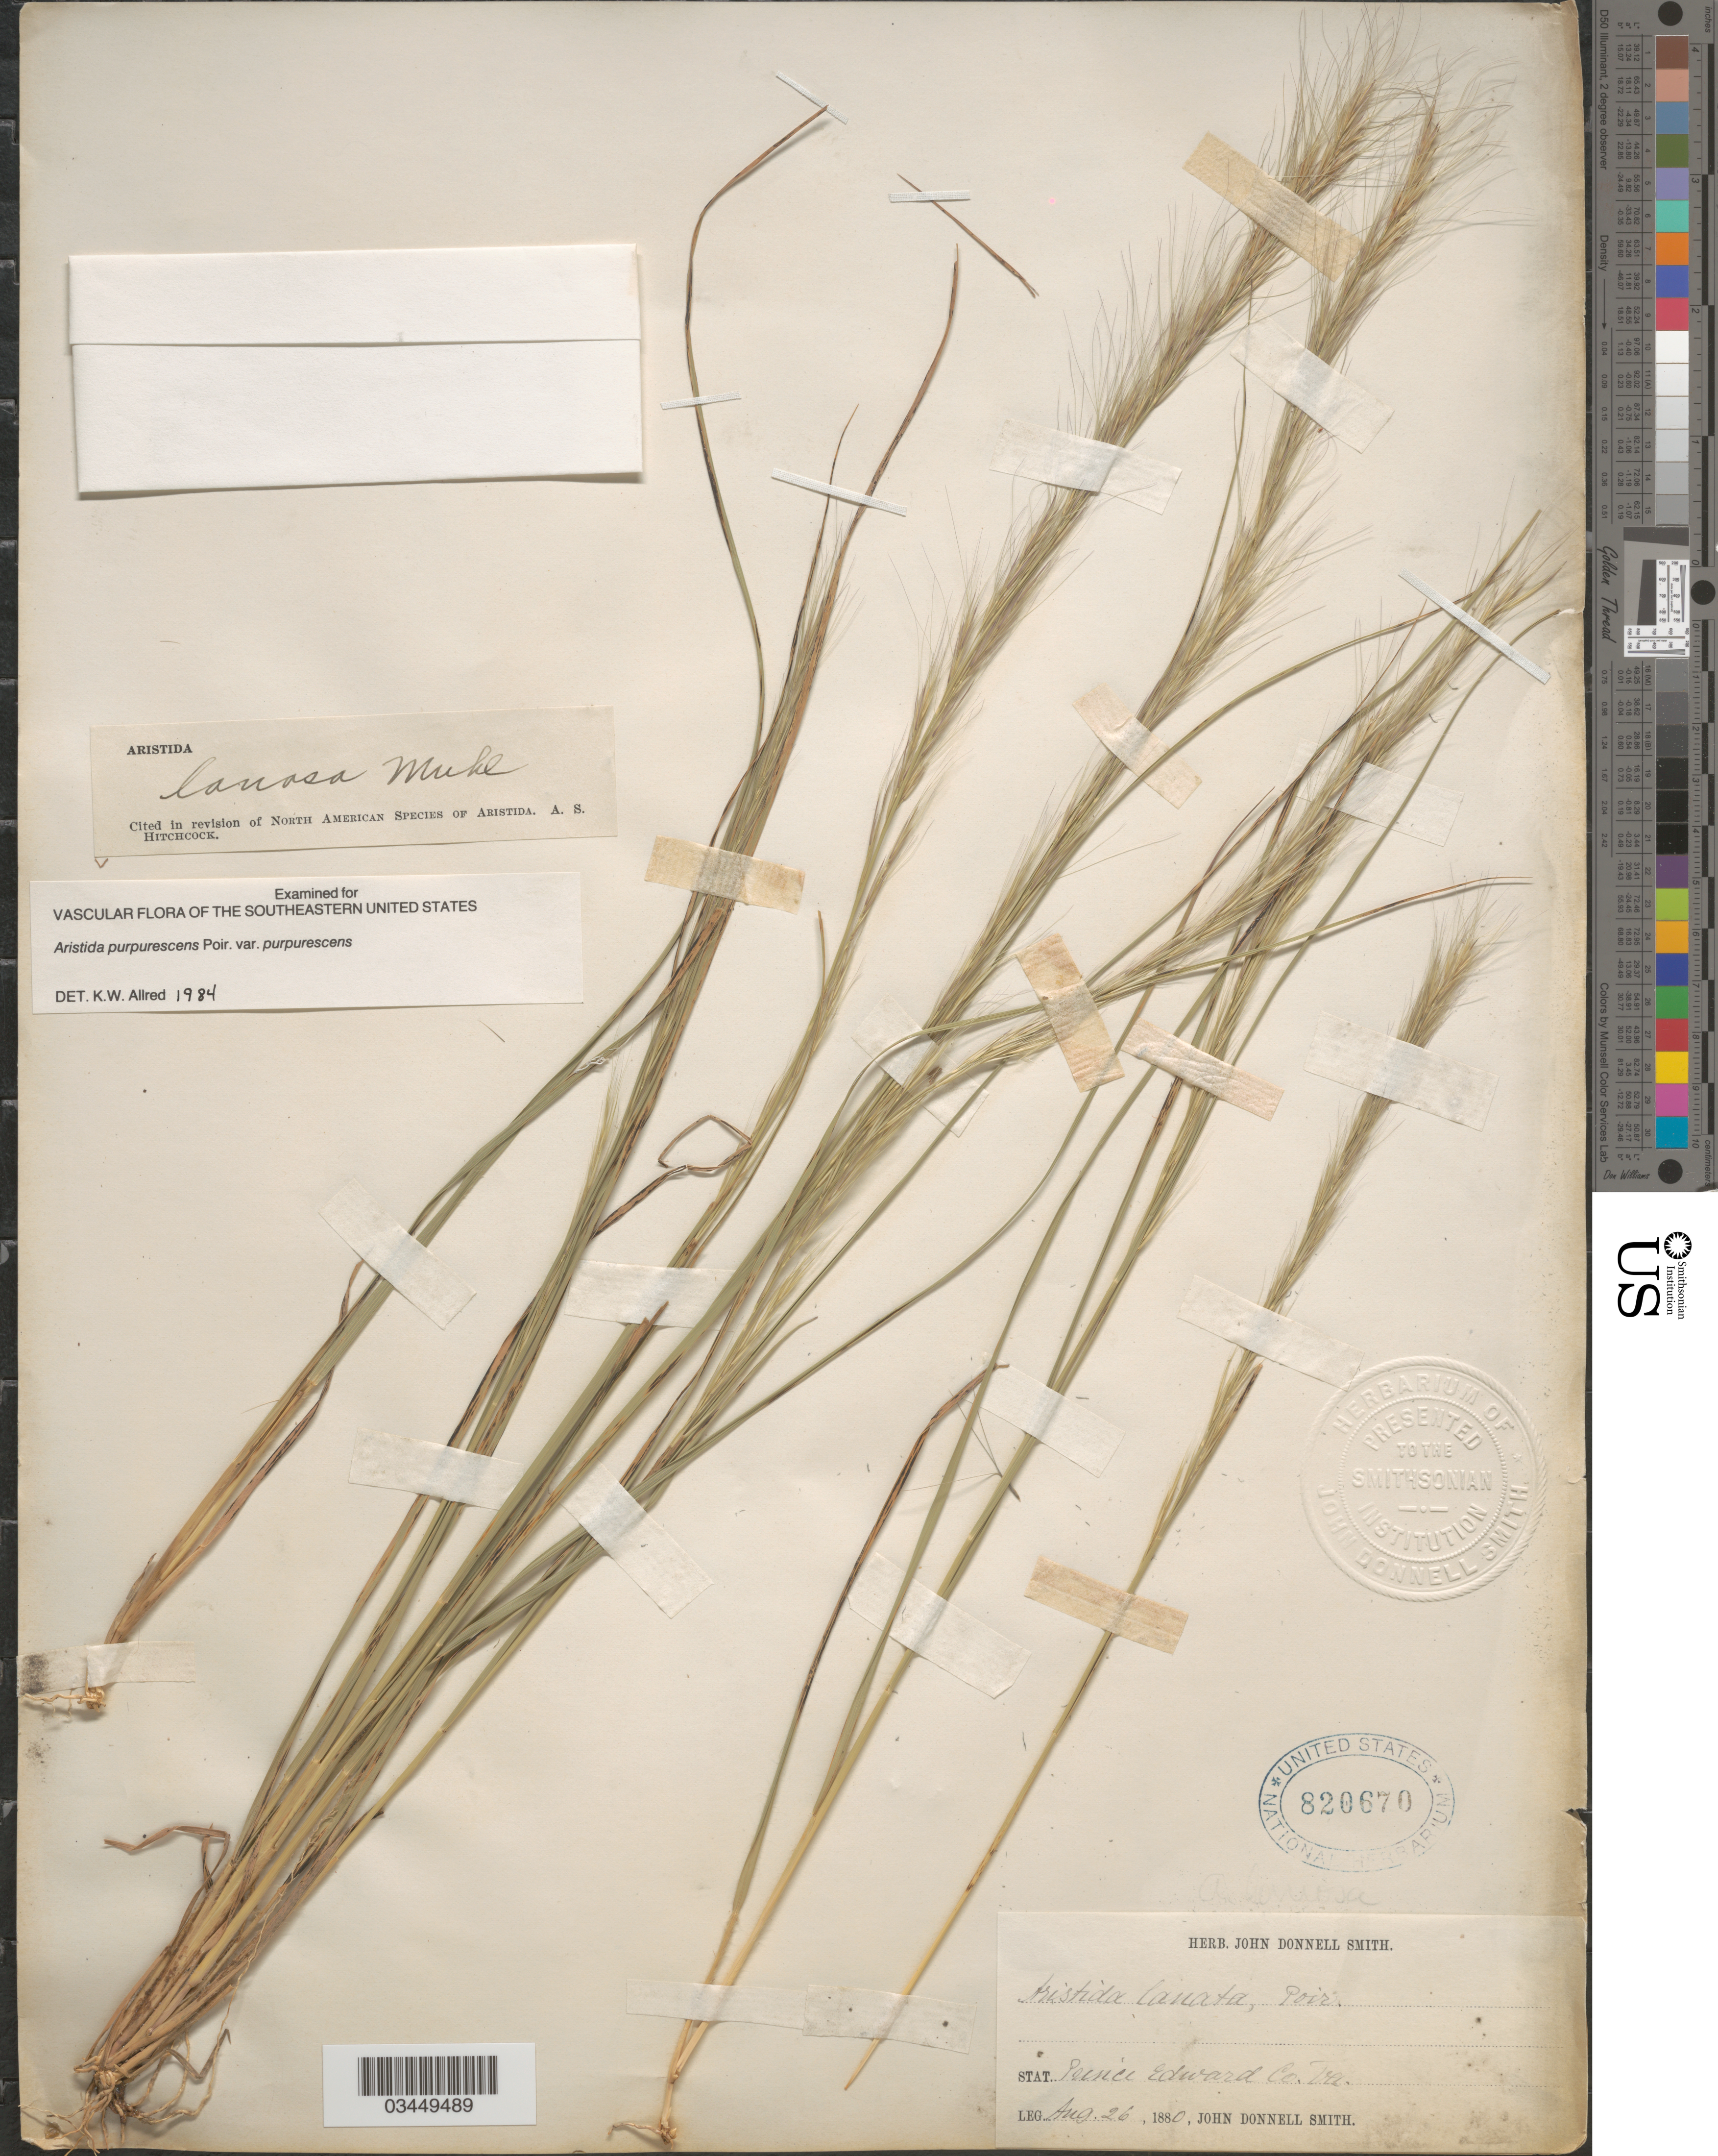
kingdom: Plantae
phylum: Tracheophyta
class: Liliopsida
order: Poales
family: Poaceae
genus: Aristida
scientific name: Aristida lanosa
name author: Muhl.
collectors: J. Donnell Smith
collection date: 1880-08-26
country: United States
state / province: Virginia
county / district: Prince Edward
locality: Prince Edward Co.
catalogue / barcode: US 820670